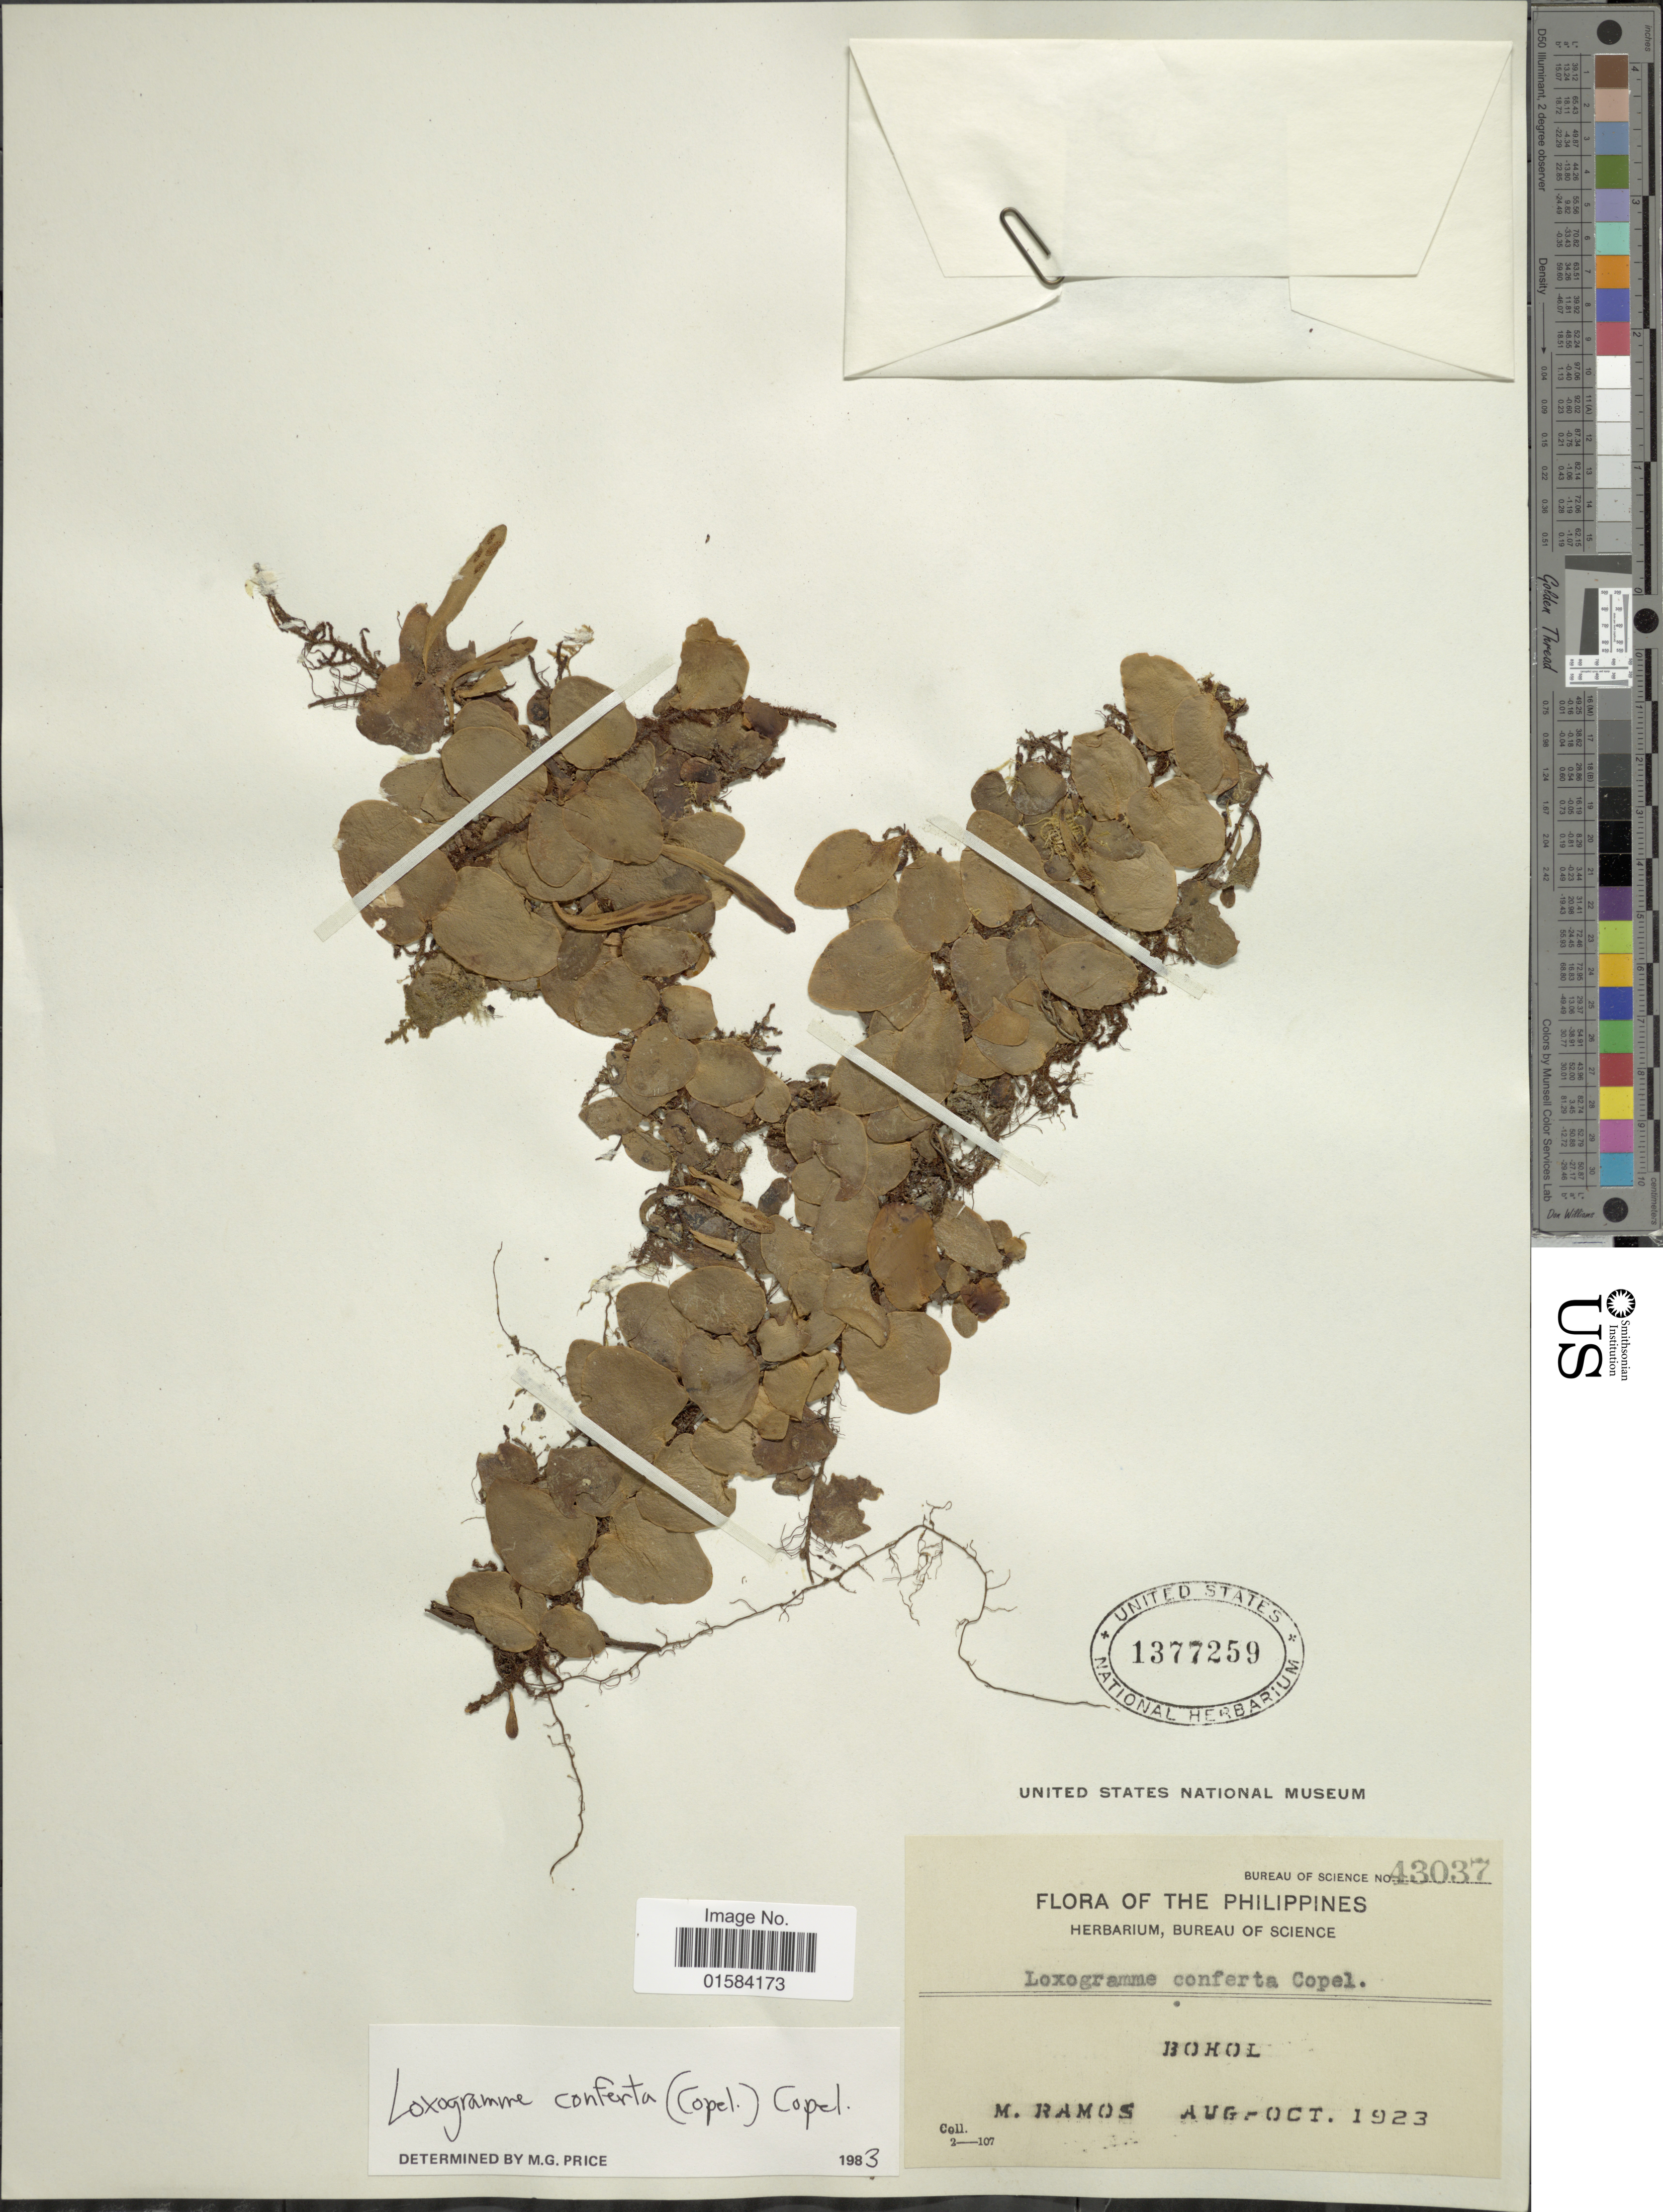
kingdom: Plantae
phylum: Tracheophyta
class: Polypodiopsida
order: Polypodiales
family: Polypodiaceae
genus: Loxogramme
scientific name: Loxogramme conferta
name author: (Copel.) Copel.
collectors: M. Ramos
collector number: Bureau of Science 43037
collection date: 1923-08/1923-10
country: Philippines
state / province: Central Visayas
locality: Bohol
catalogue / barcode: US 1377259